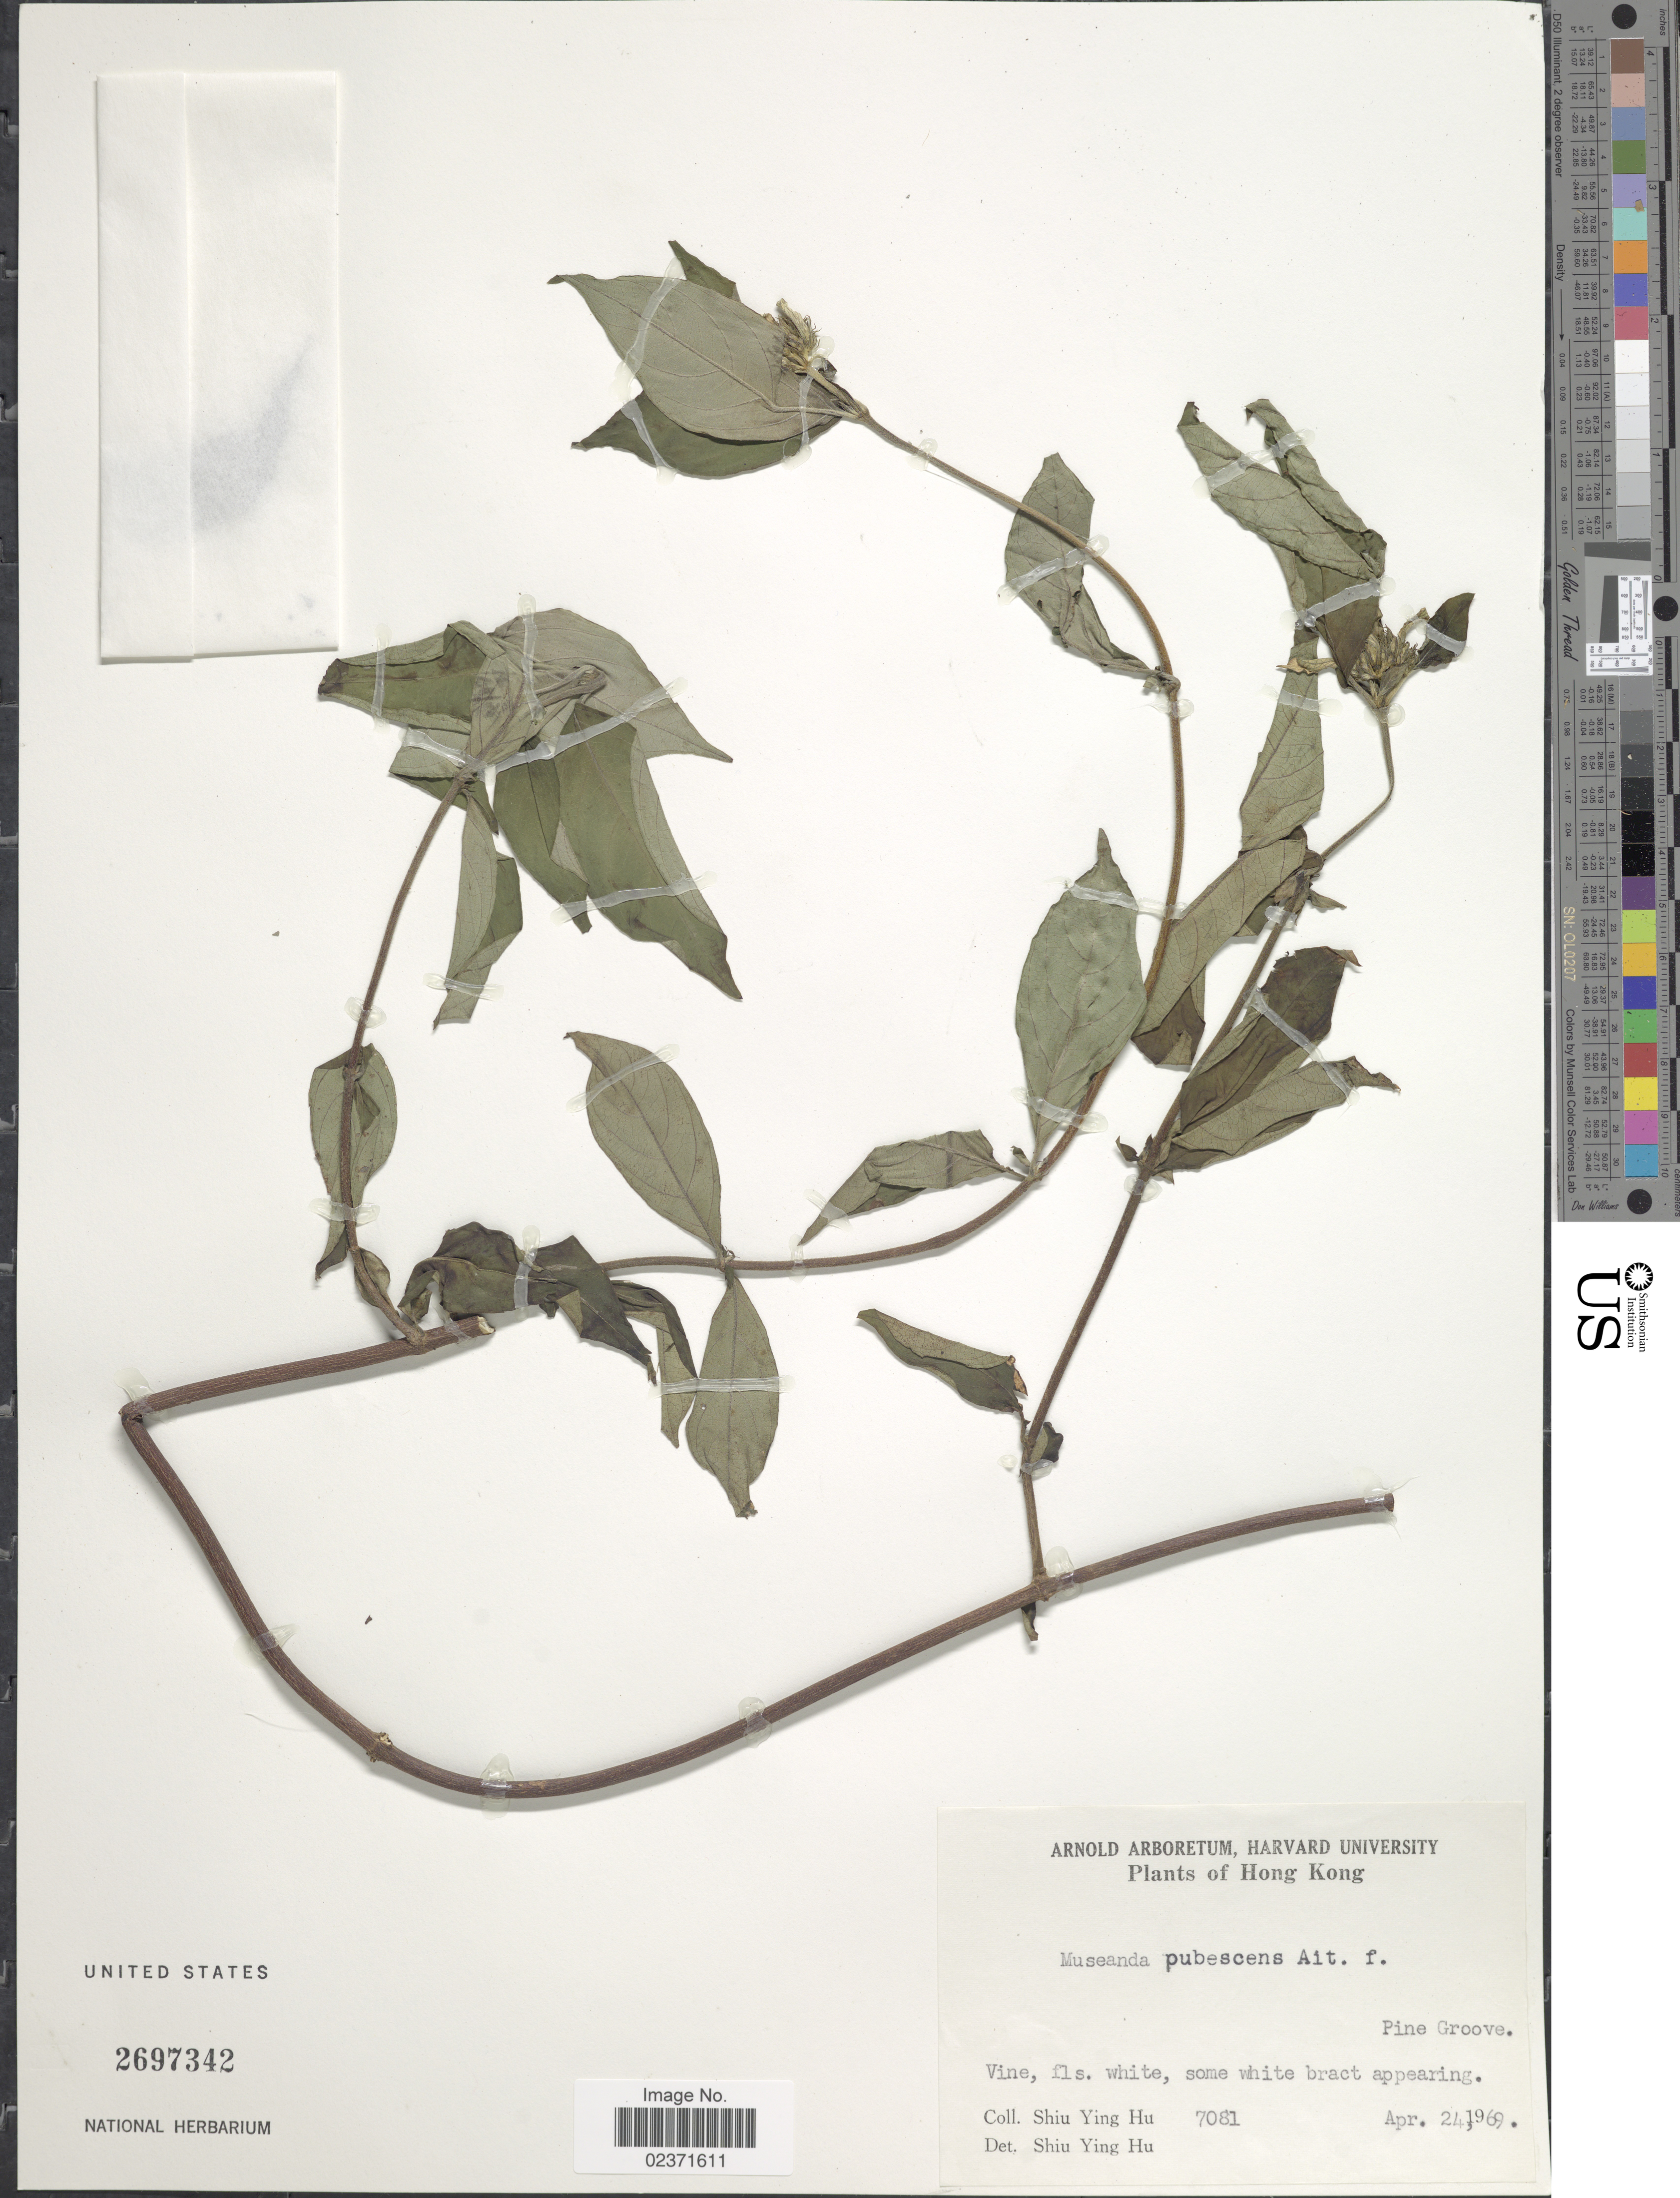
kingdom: Plantae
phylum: Tracheophyta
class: Magnoliopsida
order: Gentianales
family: Rubiaceae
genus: Mussaenda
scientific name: Mussaenda pubescens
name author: W.T. Aiton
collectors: S. Y. Hu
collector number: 7081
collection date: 1969-04-24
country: China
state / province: Hong Kong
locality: Pine Groove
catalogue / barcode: US 2697342